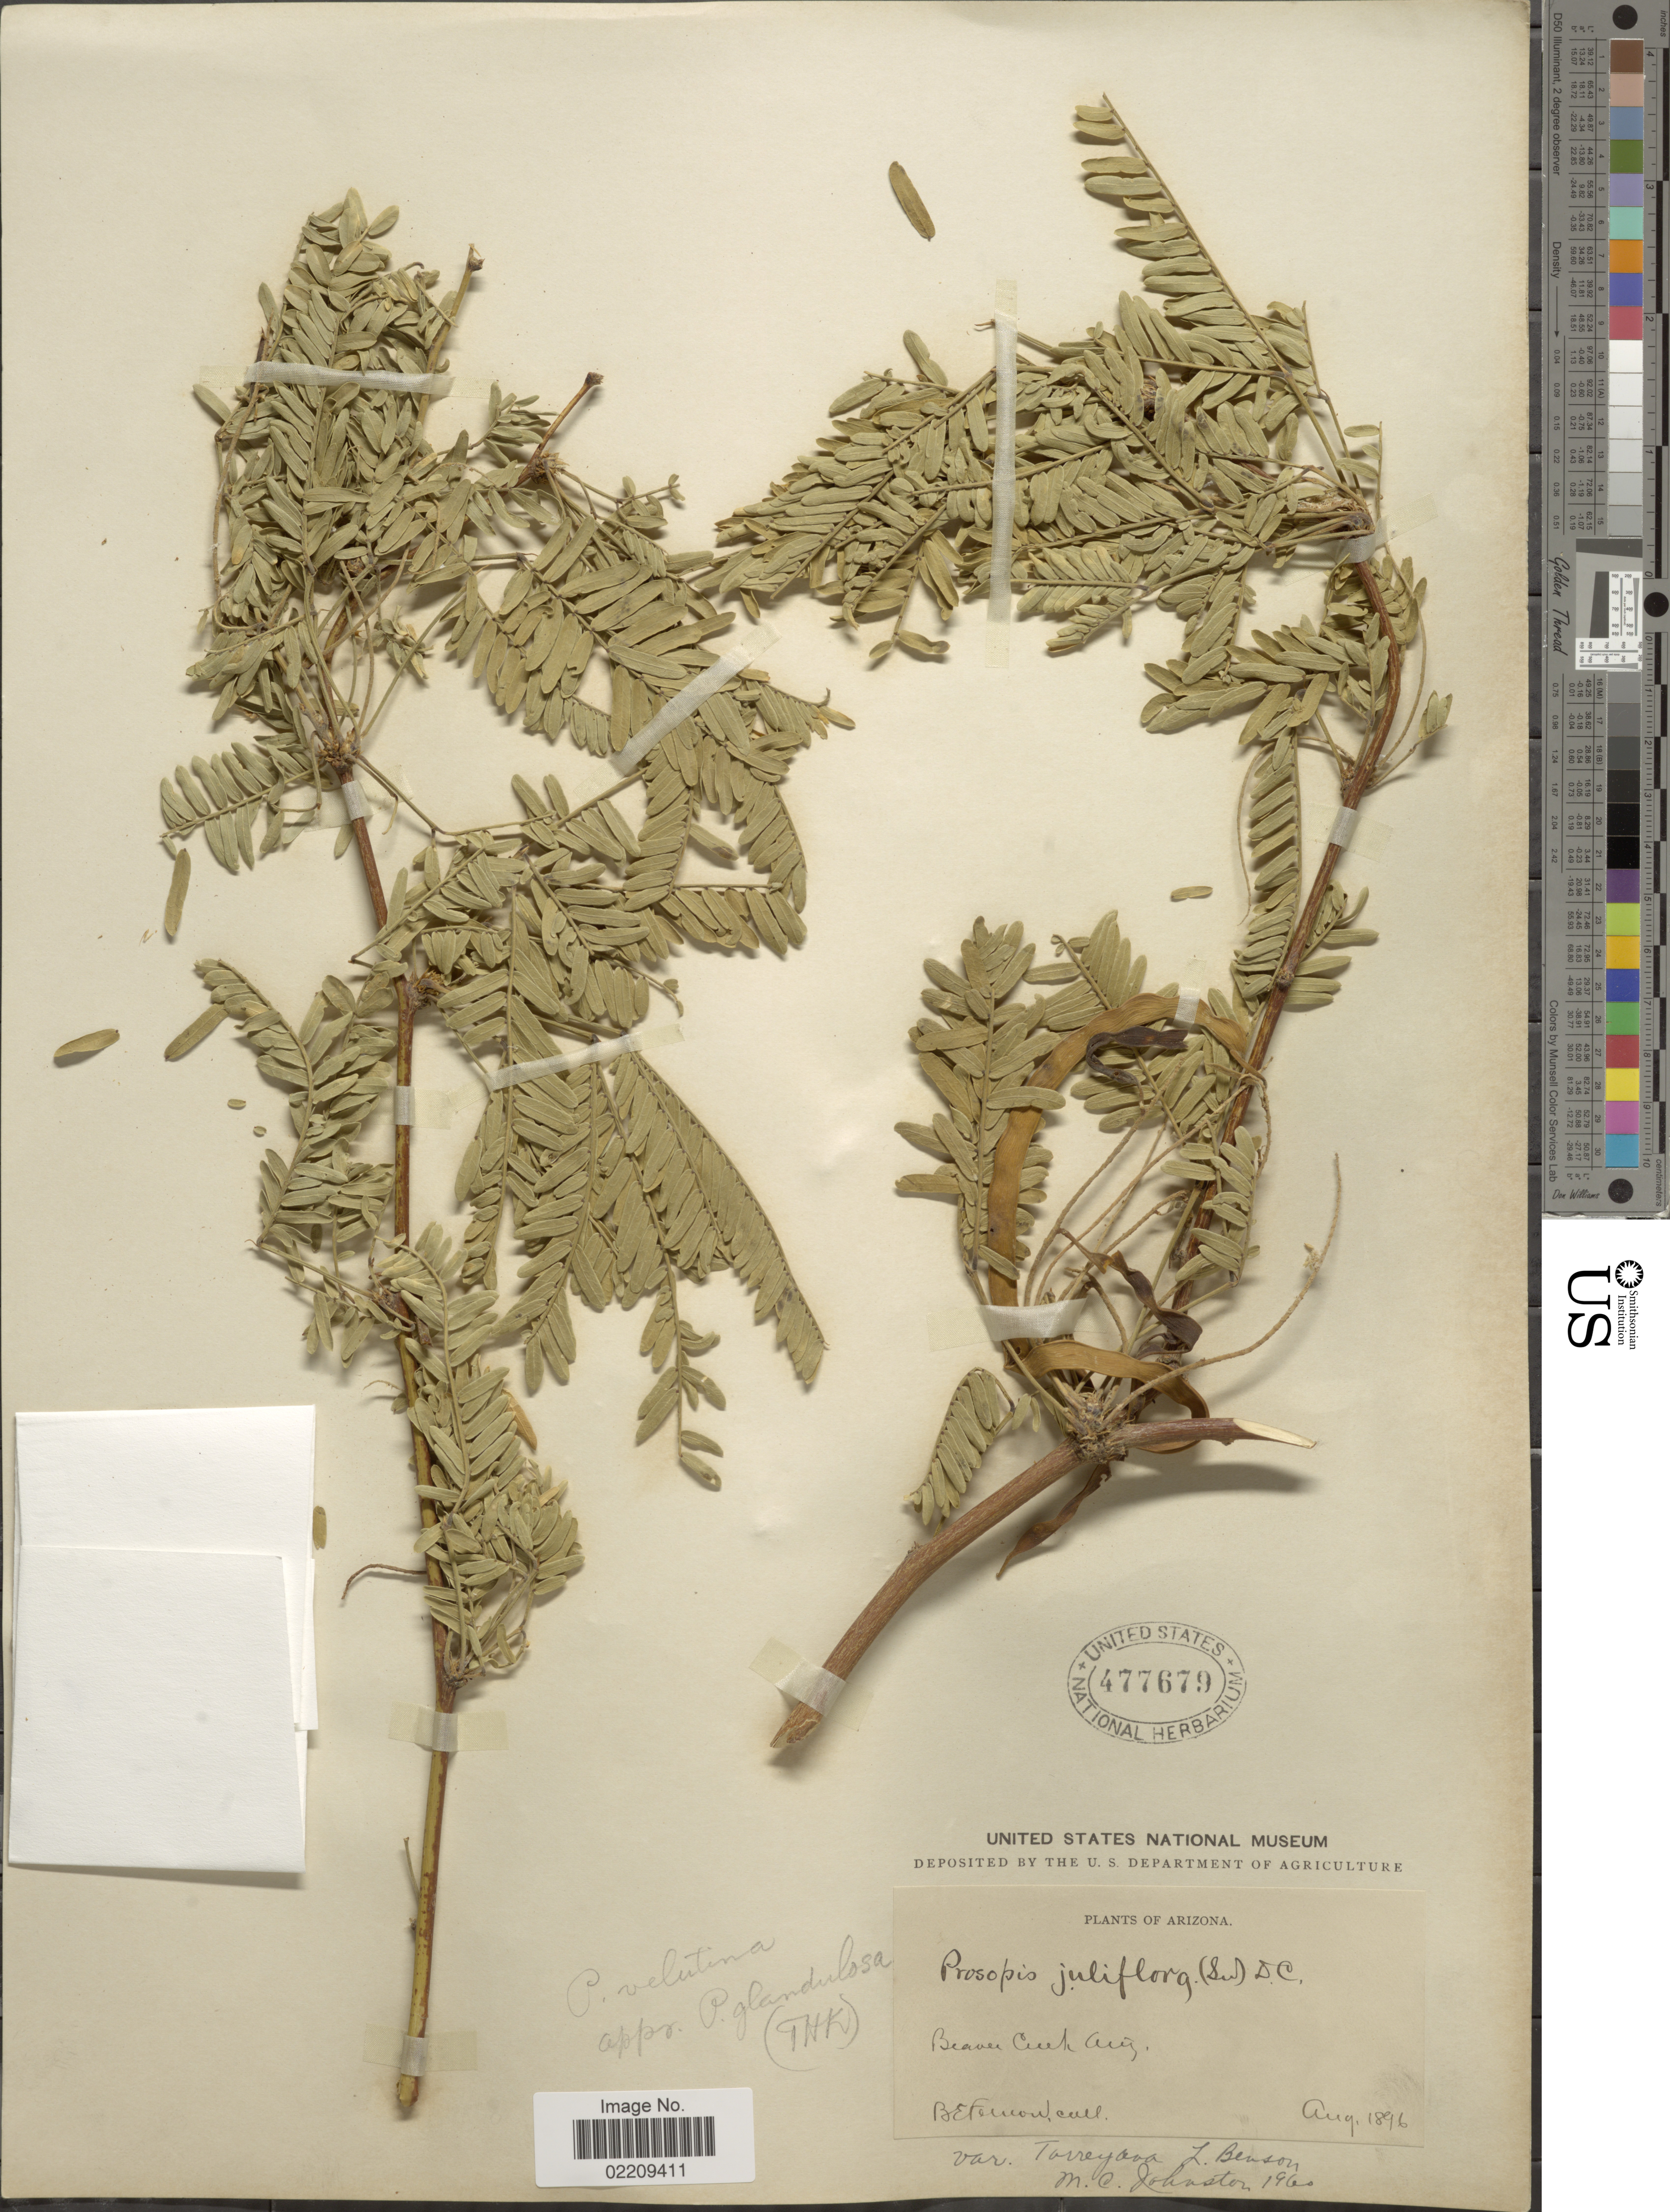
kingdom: Plantae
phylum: Tracheophyta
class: Magnoliopsida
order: Fabales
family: Fabaceae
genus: Neltuma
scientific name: Neltuma odorata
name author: (Torr. & Frém.) C. E. Hughes & G.P. Lewis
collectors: B. Fernow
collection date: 1896-08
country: United States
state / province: Arizona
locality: Beaver Creek.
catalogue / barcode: US 477679